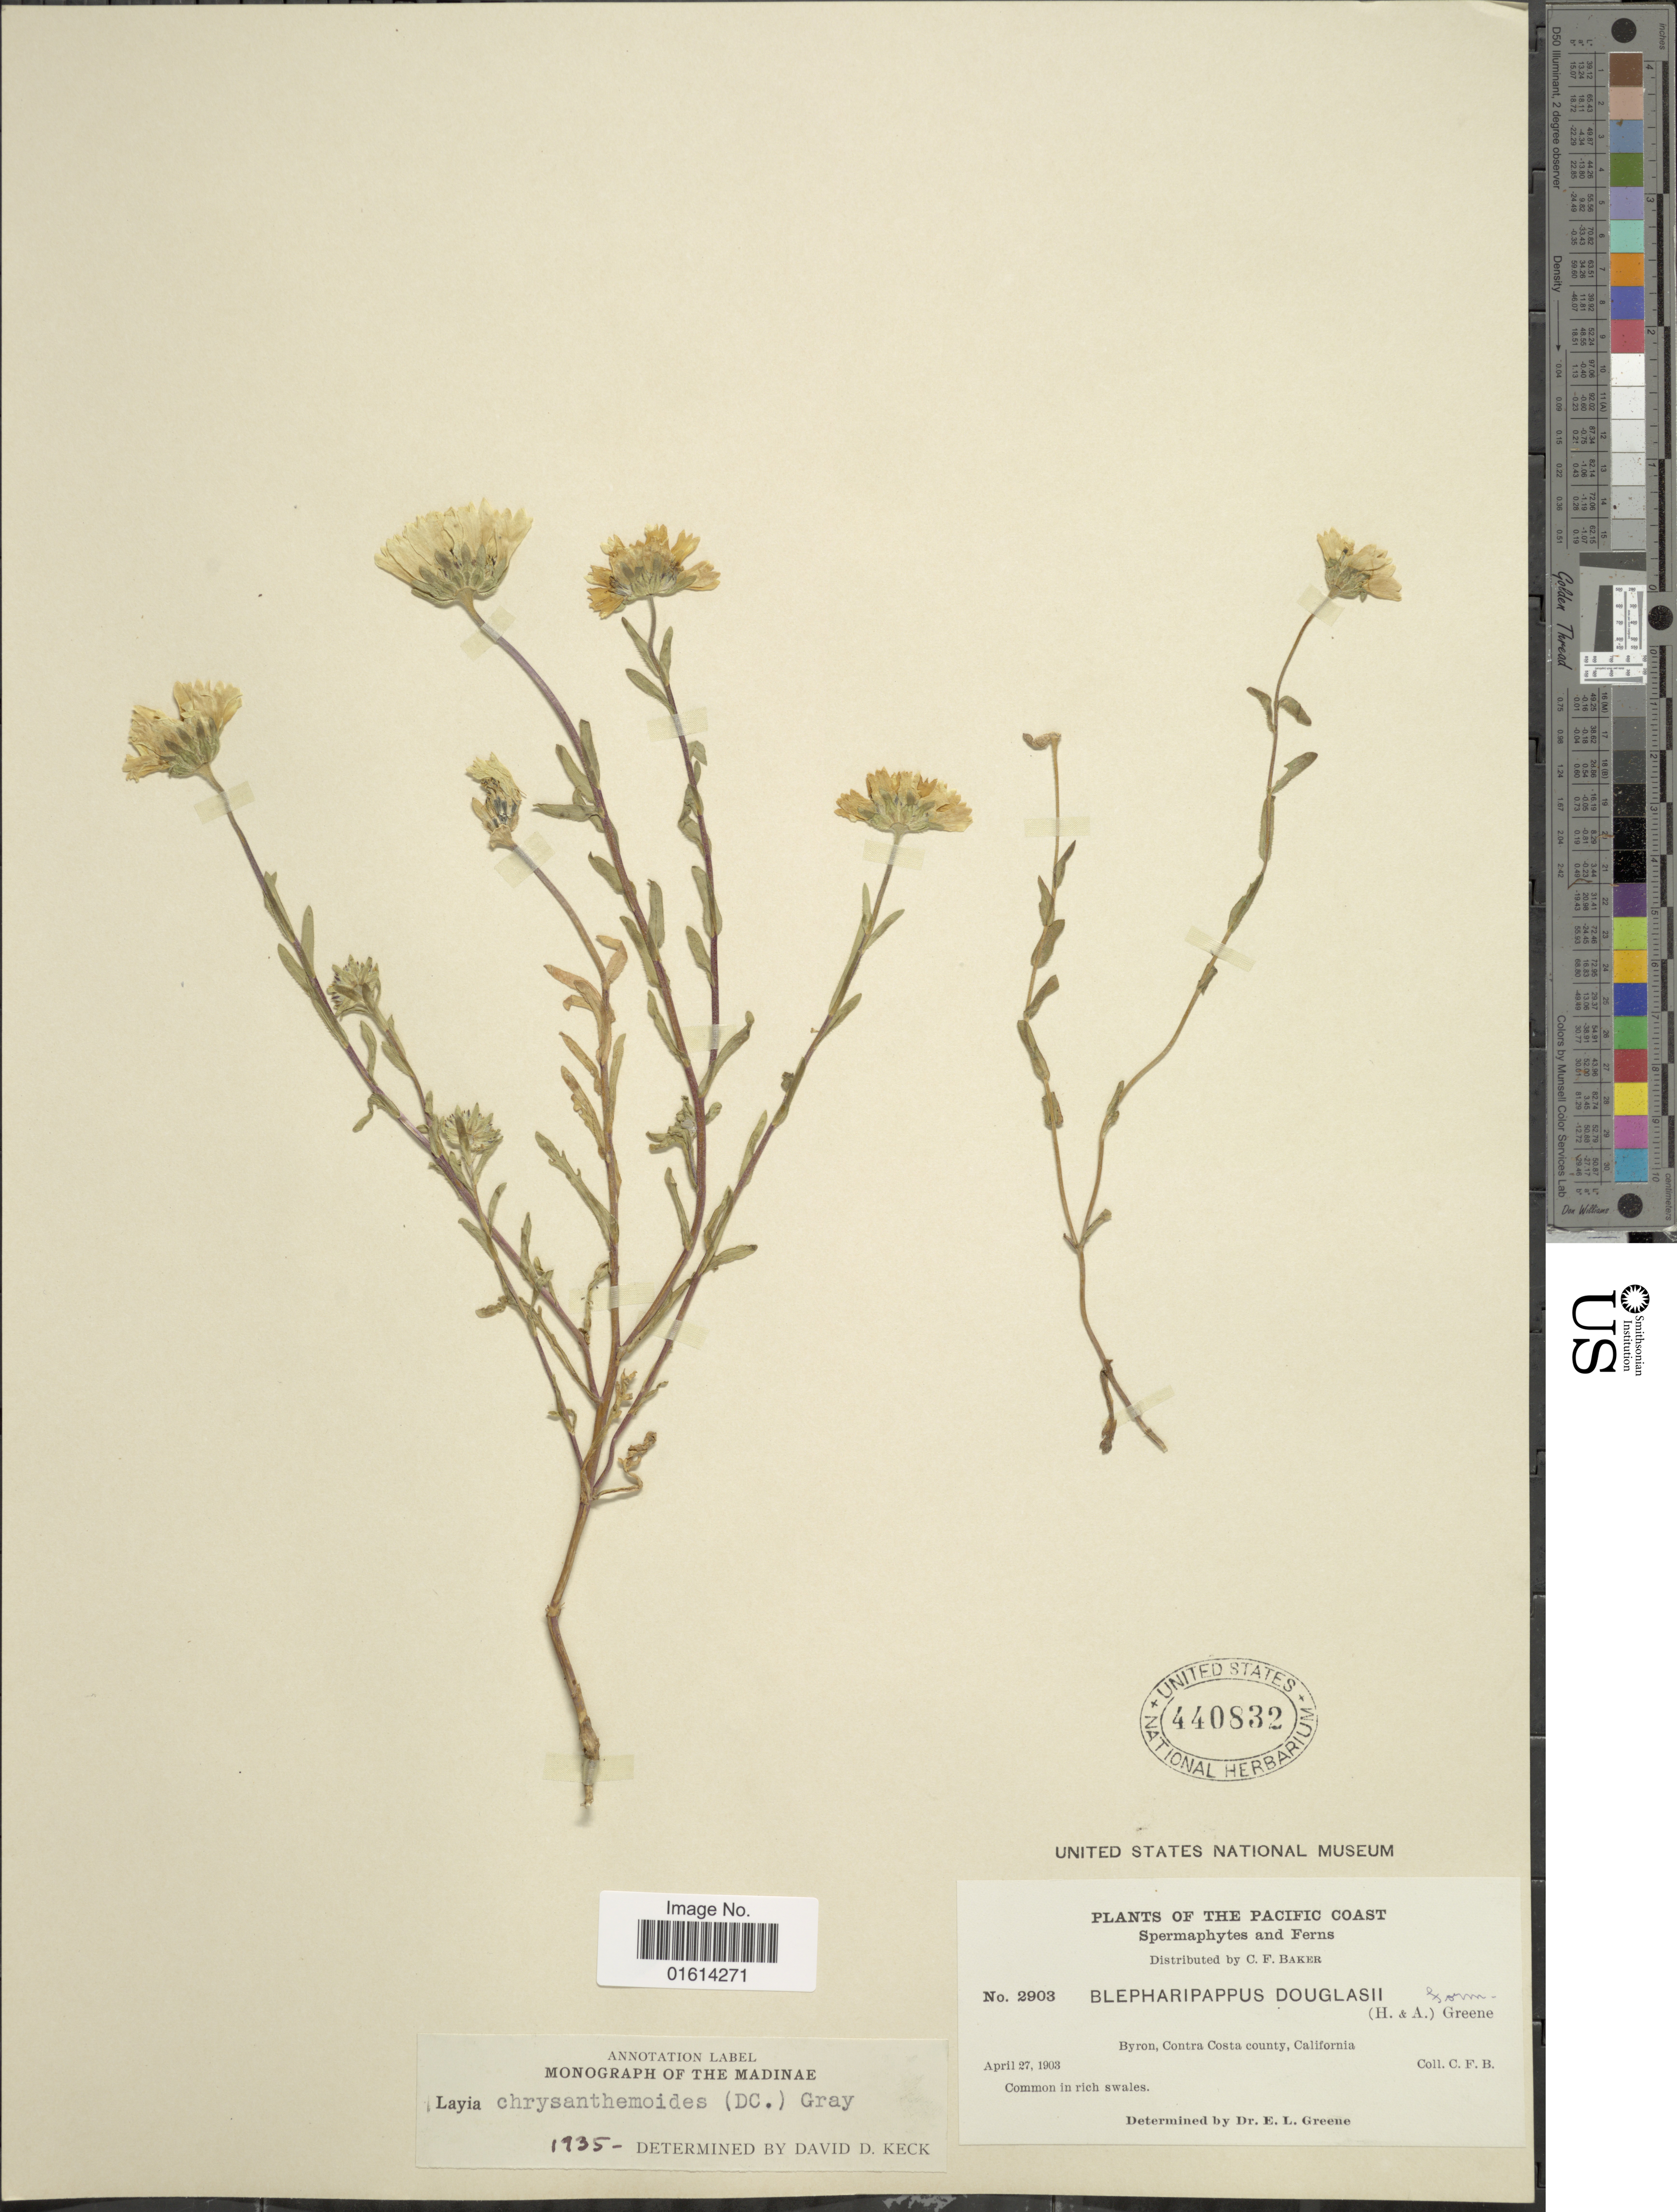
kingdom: Plantae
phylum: Tracheophyta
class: Magnoliopsida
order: Asterales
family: Asteraceae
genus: Layia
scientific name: Layia chrysanthemoides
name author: (DC.) A. Gray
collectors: C. F. Baker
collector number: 2903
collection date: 1903-04-27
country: United States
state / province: California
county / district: Contra Costa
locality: Pacific Coast, Byron, Contra Costa County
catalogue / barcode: US 440832